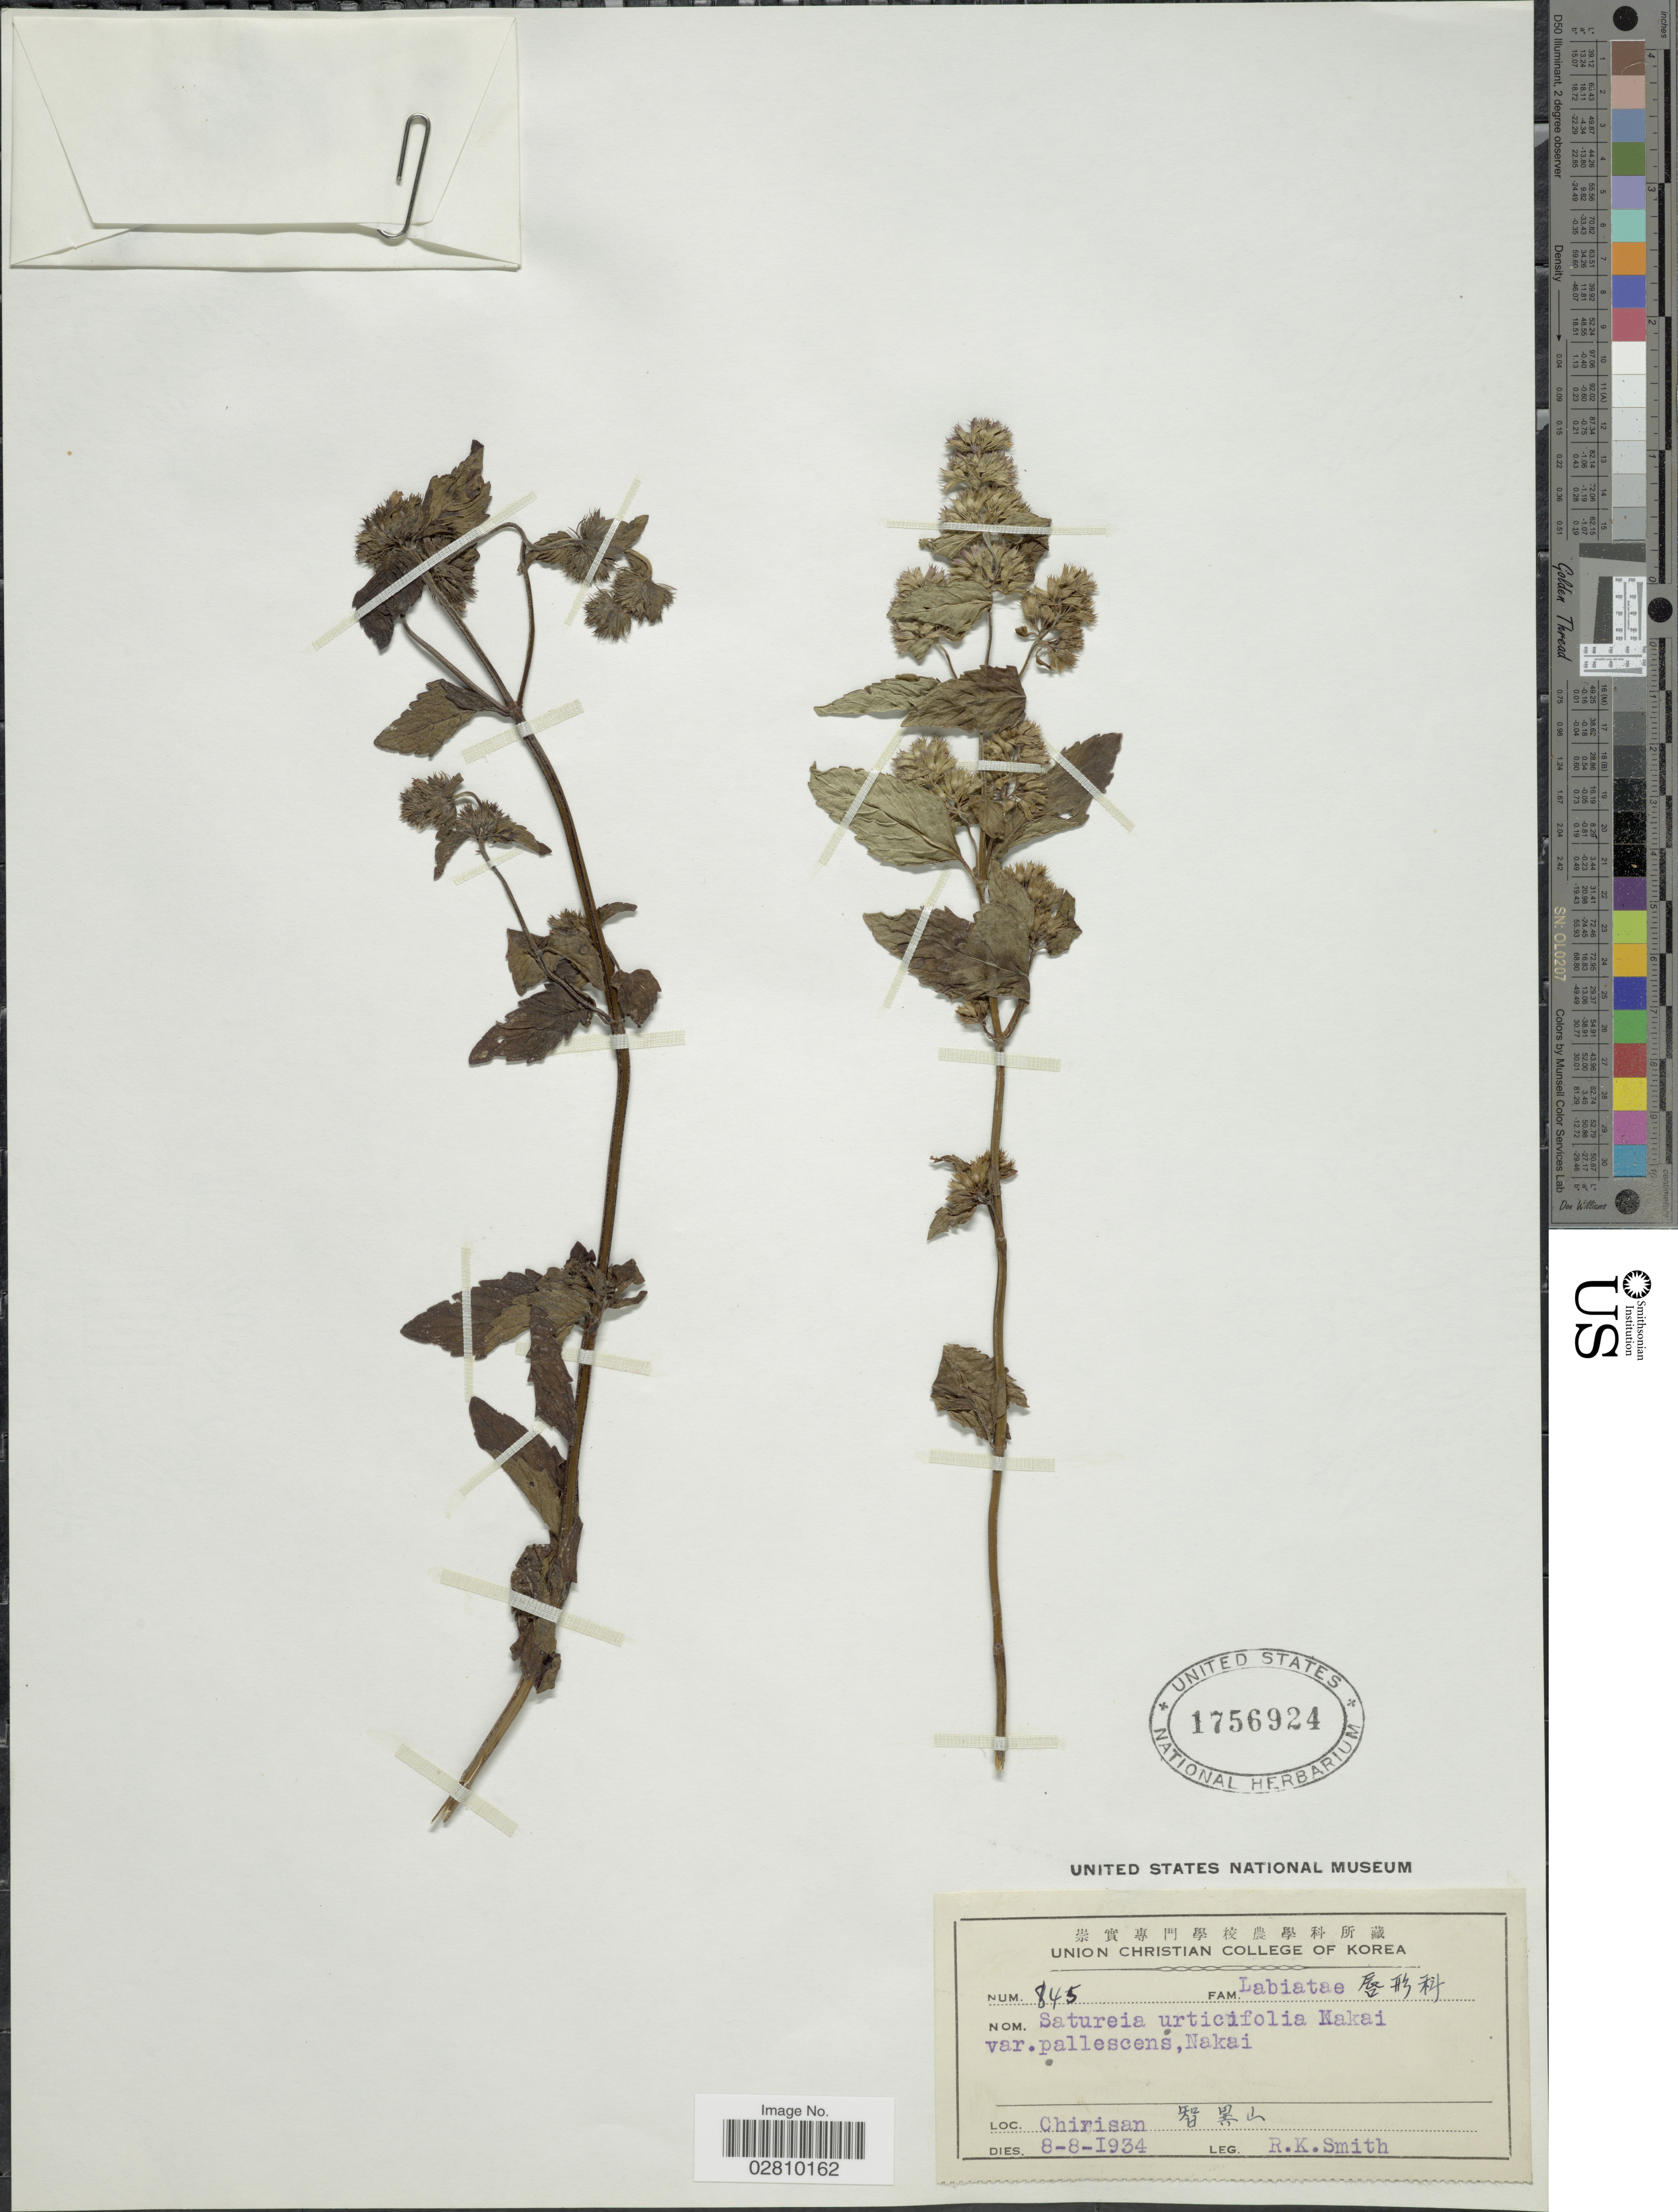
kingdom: Plantae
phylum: Tracheophyta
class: Magnoliopsida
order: Lamiales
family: Lamiaceae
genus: Calamintha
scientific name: Calamintha urticifolia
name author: (Hance) Hand.-Mazz.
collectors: R. Smith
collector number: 845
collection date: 1934-08-08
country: South Korea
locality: Chirisan X.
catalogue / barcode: US 1756924